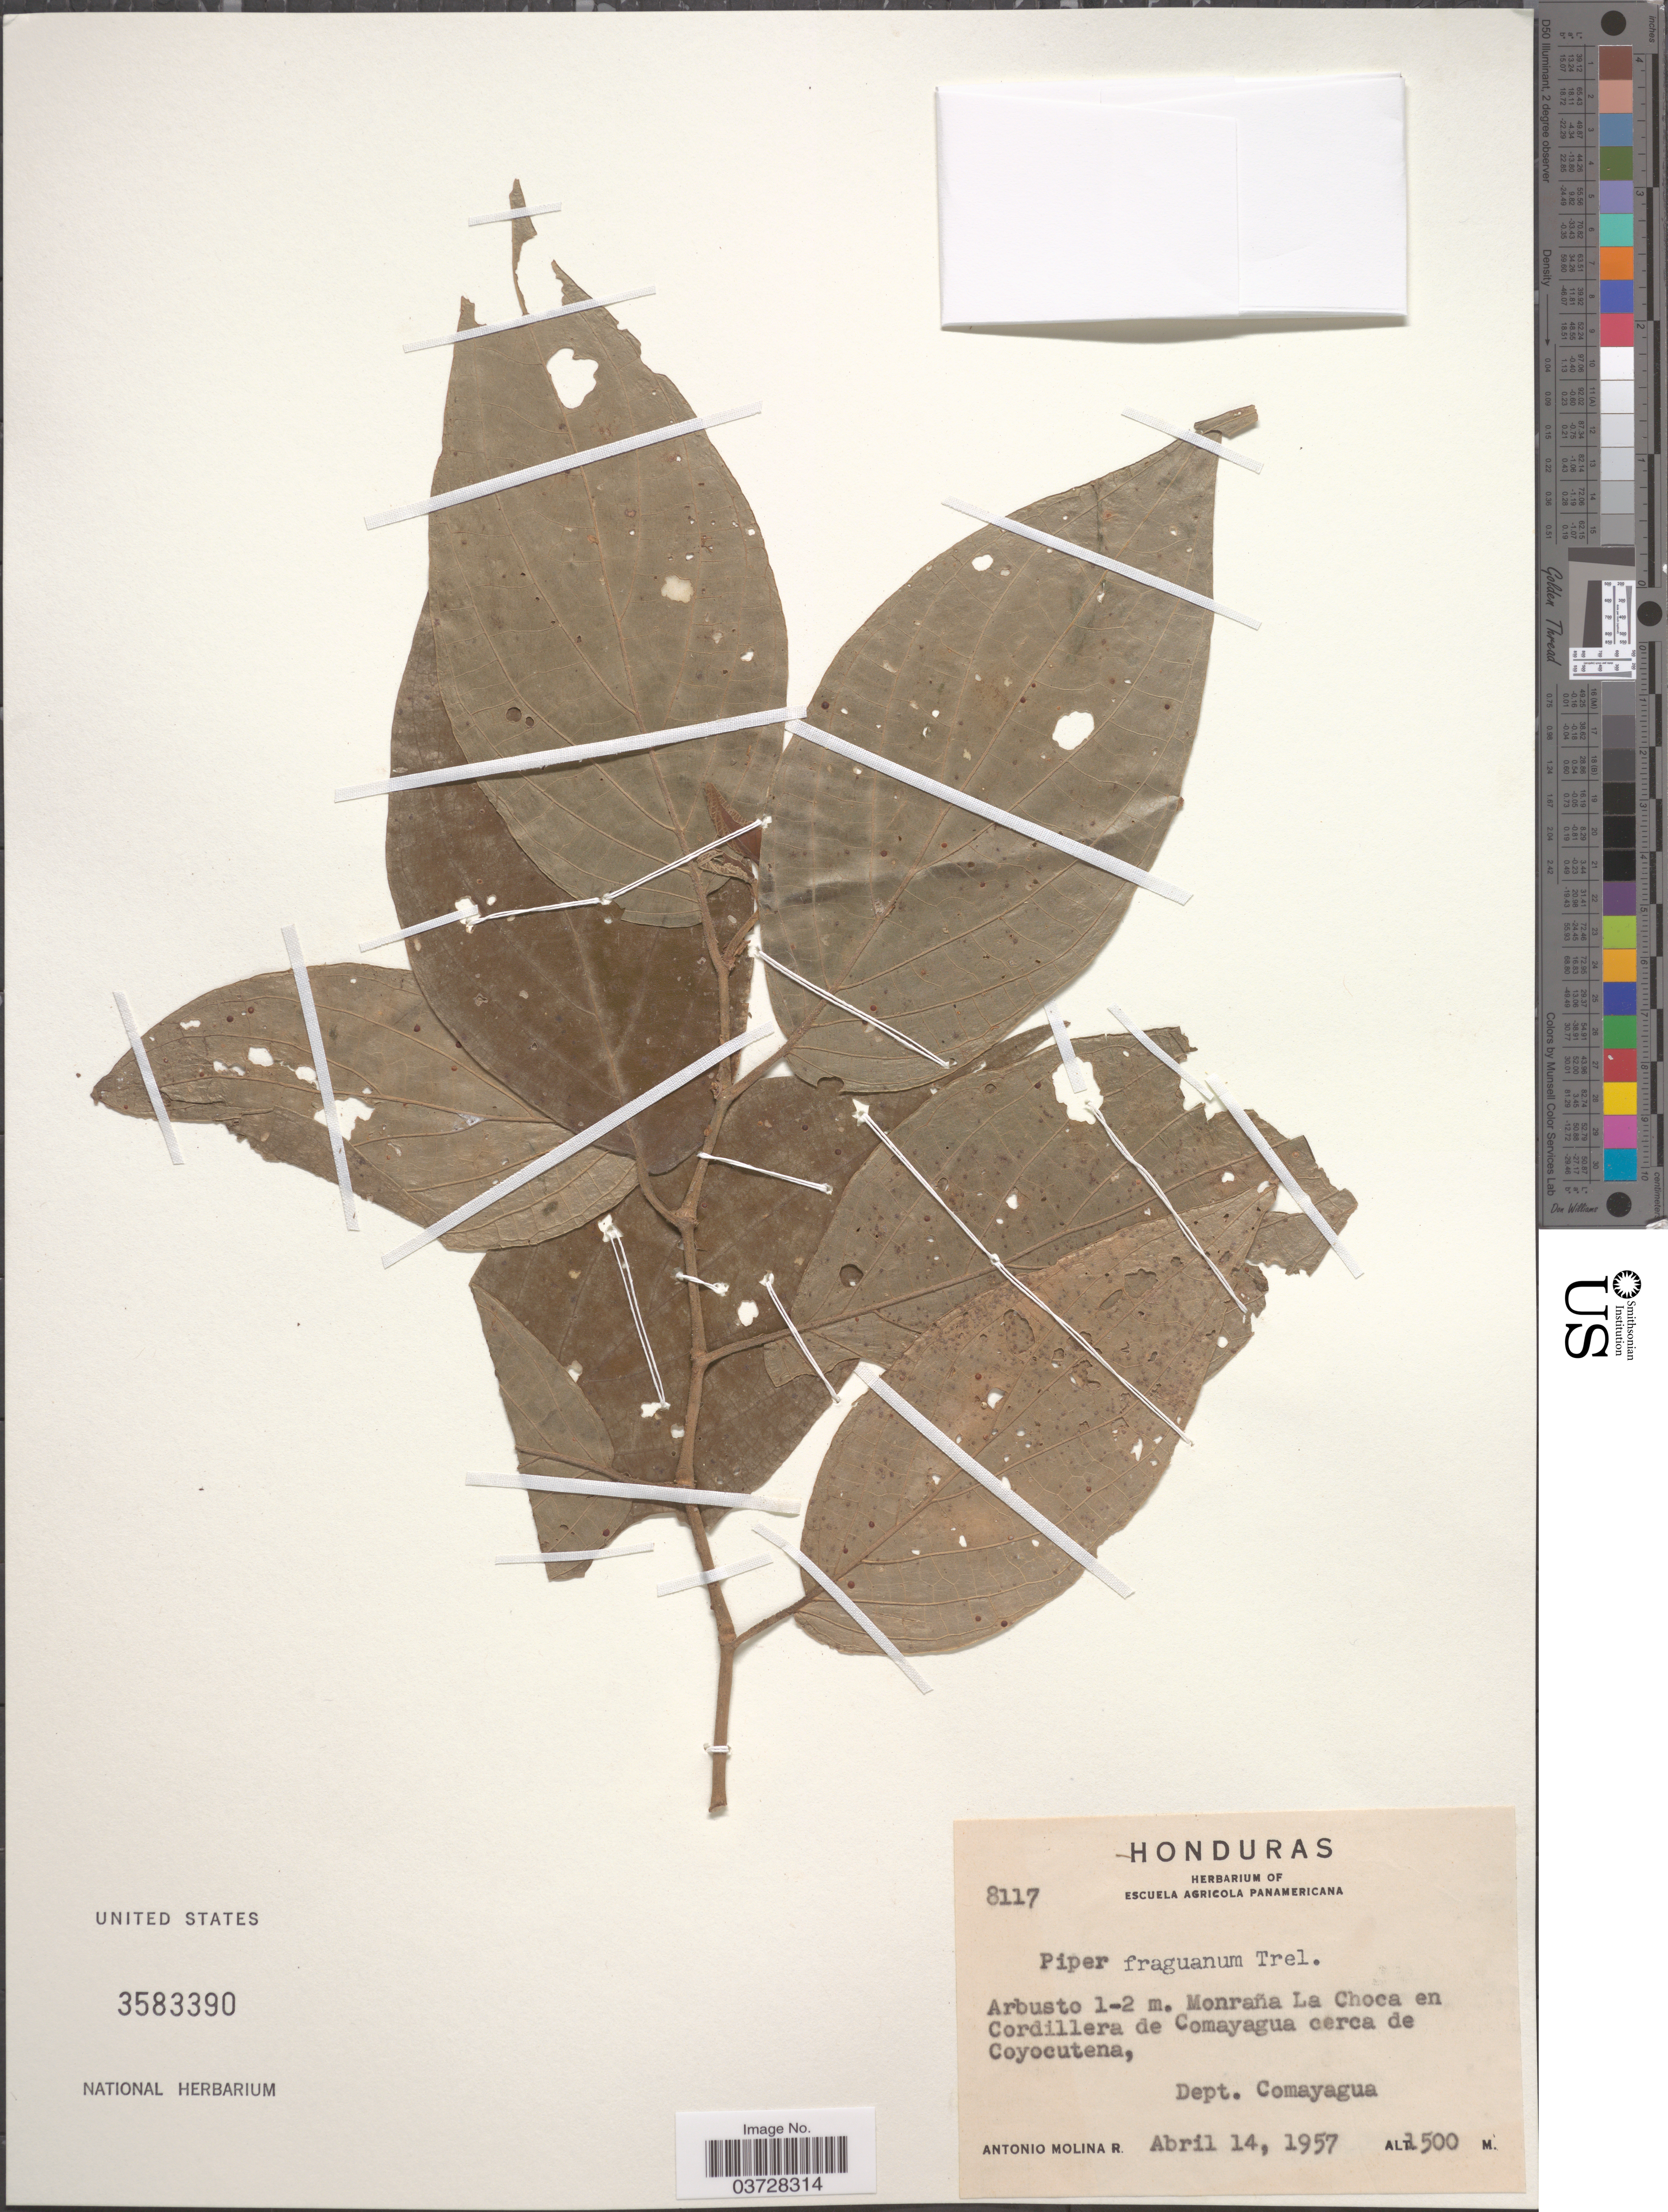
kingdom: Plantae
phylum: Tracheophyta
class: Magnoliopsida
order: Piperales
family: Piperaceae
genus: Piper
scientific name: Piper fraguanum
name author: Trel.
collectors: A. Molina R.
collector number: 8117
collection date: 1957-04-14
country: Honduras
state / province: Comayagua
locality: Monraña La Choca en Cordillera de Comayagua cerca de Coyocutena, Dept. Comayagua.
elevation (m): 1500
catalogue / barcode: US 3583390